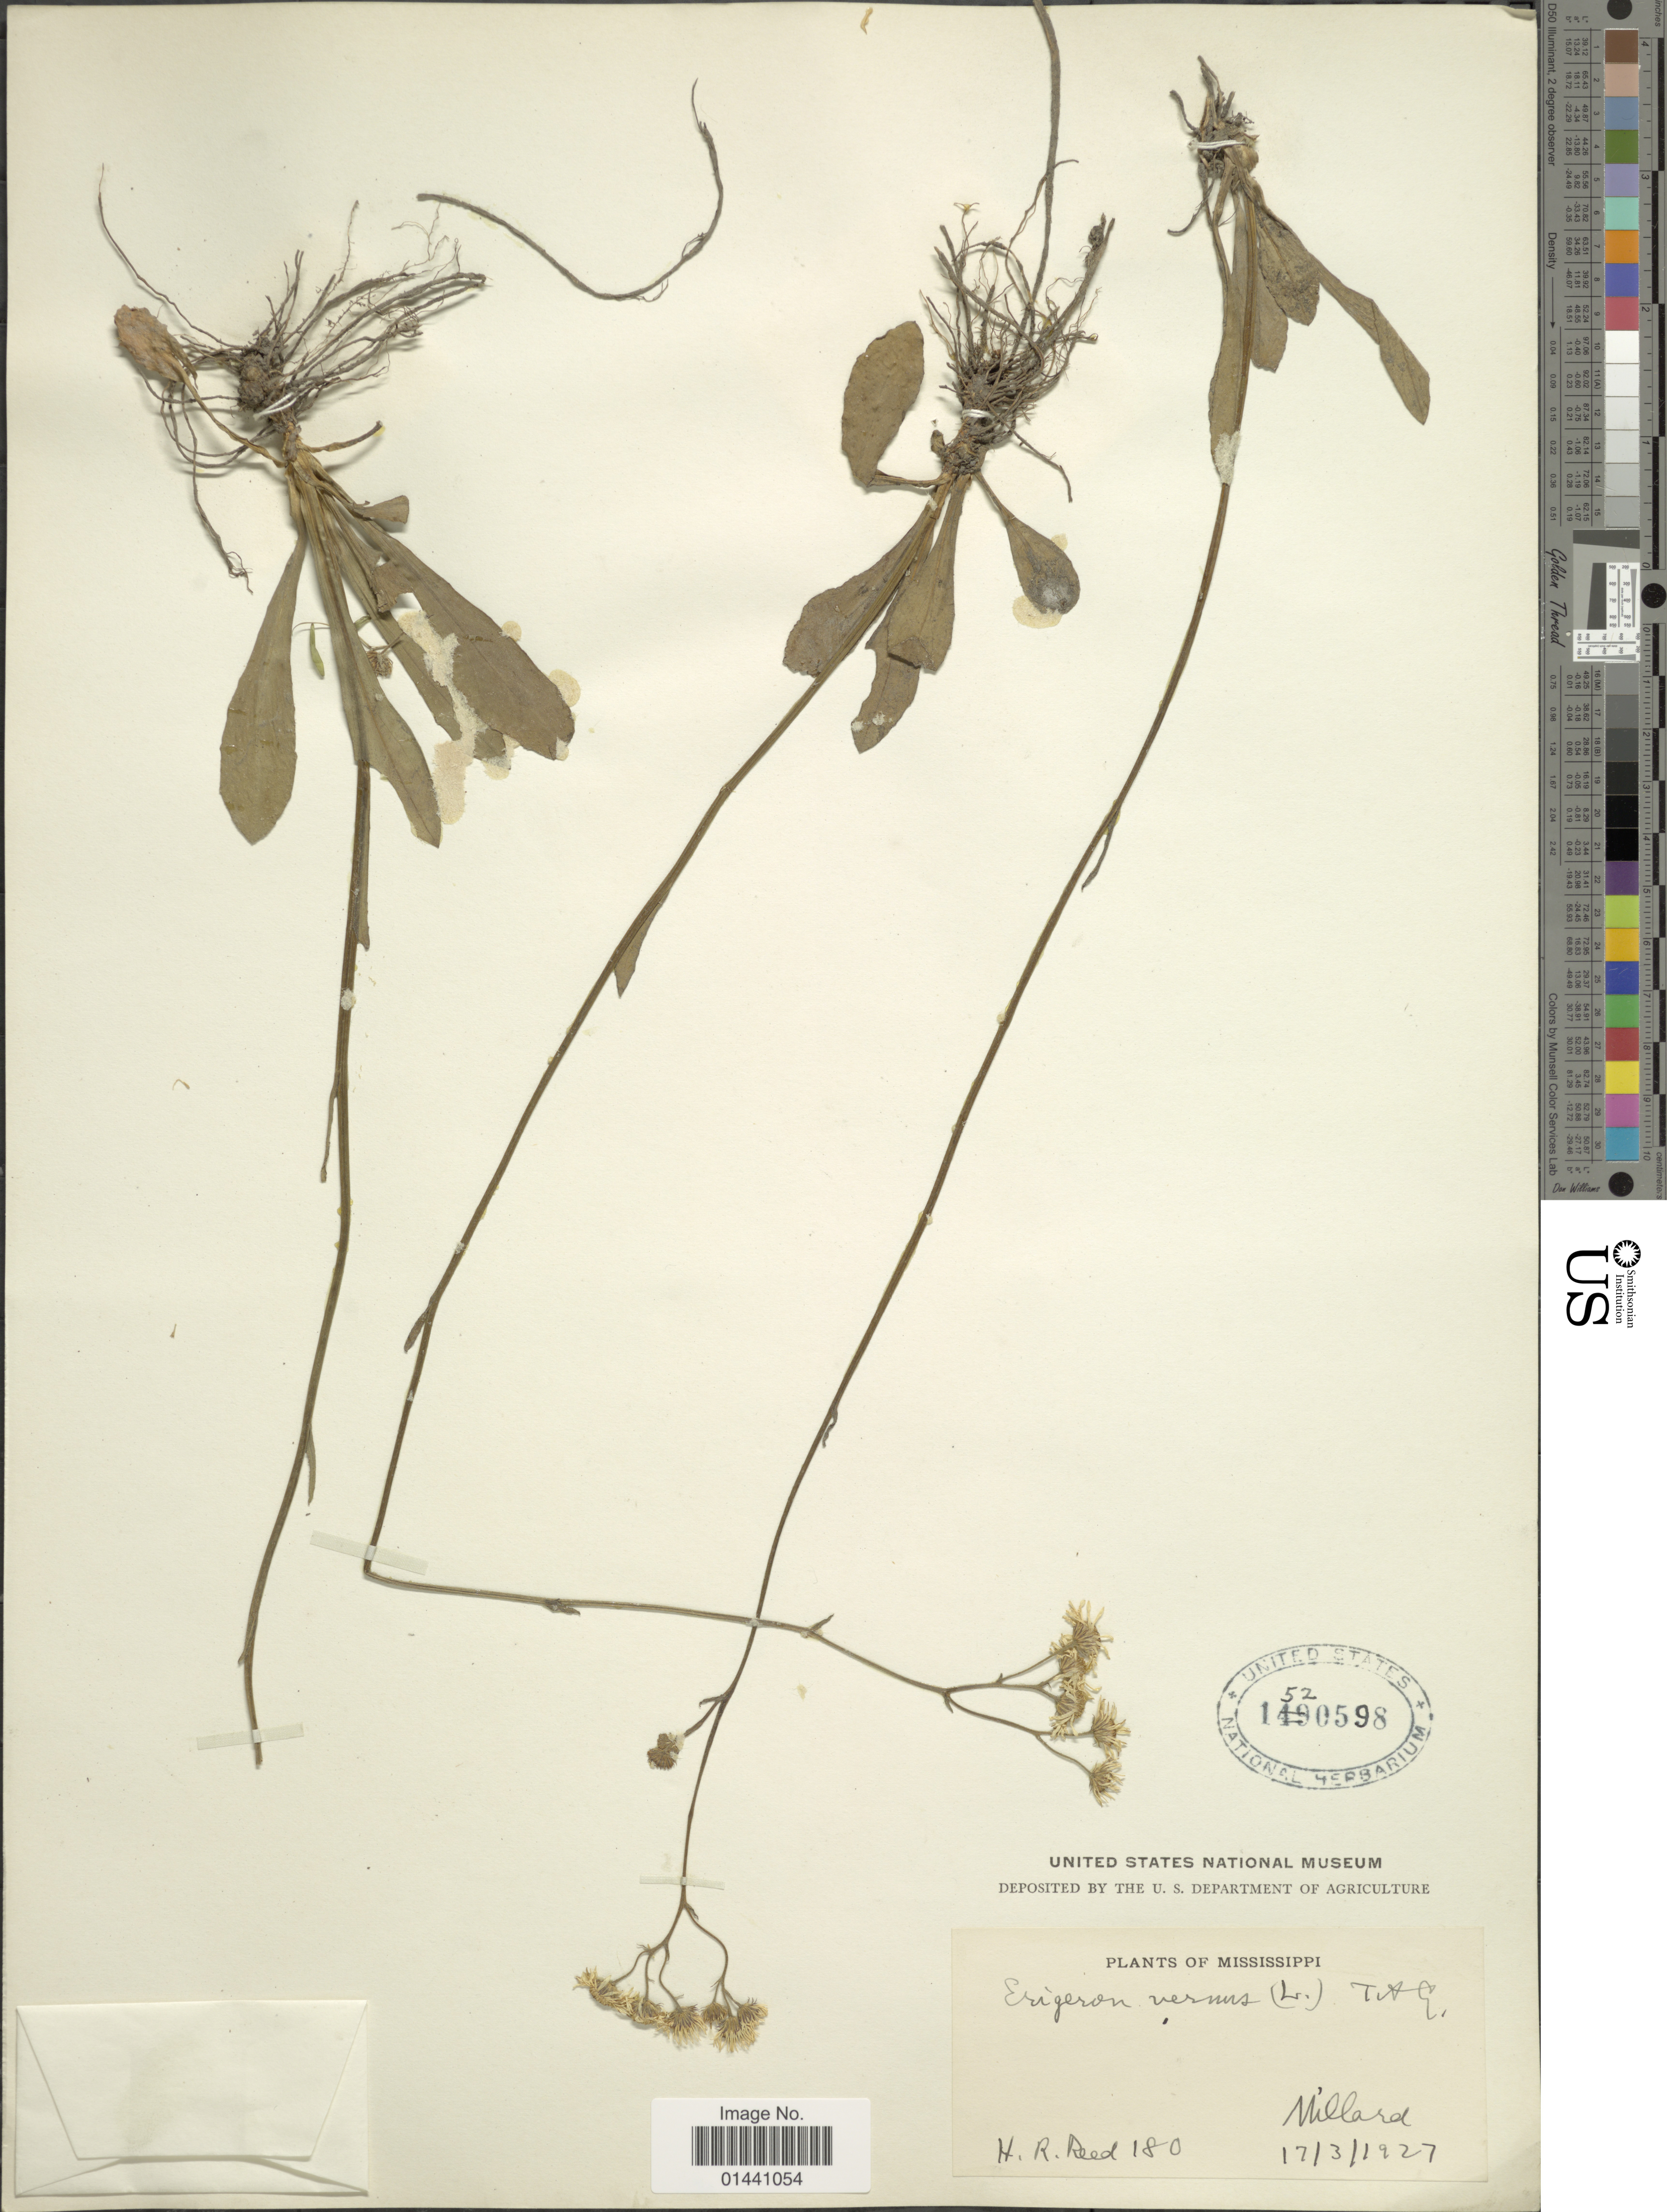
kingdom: Plantae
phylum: Tracheophyta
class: Magnoliopsida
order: Asterales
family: Asteraceae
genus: Erigeron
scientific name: Erigeron vernus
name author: (L.) Torr. & A. Gray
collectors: H. Reed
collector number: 180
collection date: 1927-03-17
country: United States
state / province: Mississippi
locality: Millard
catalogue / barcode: US 1520598